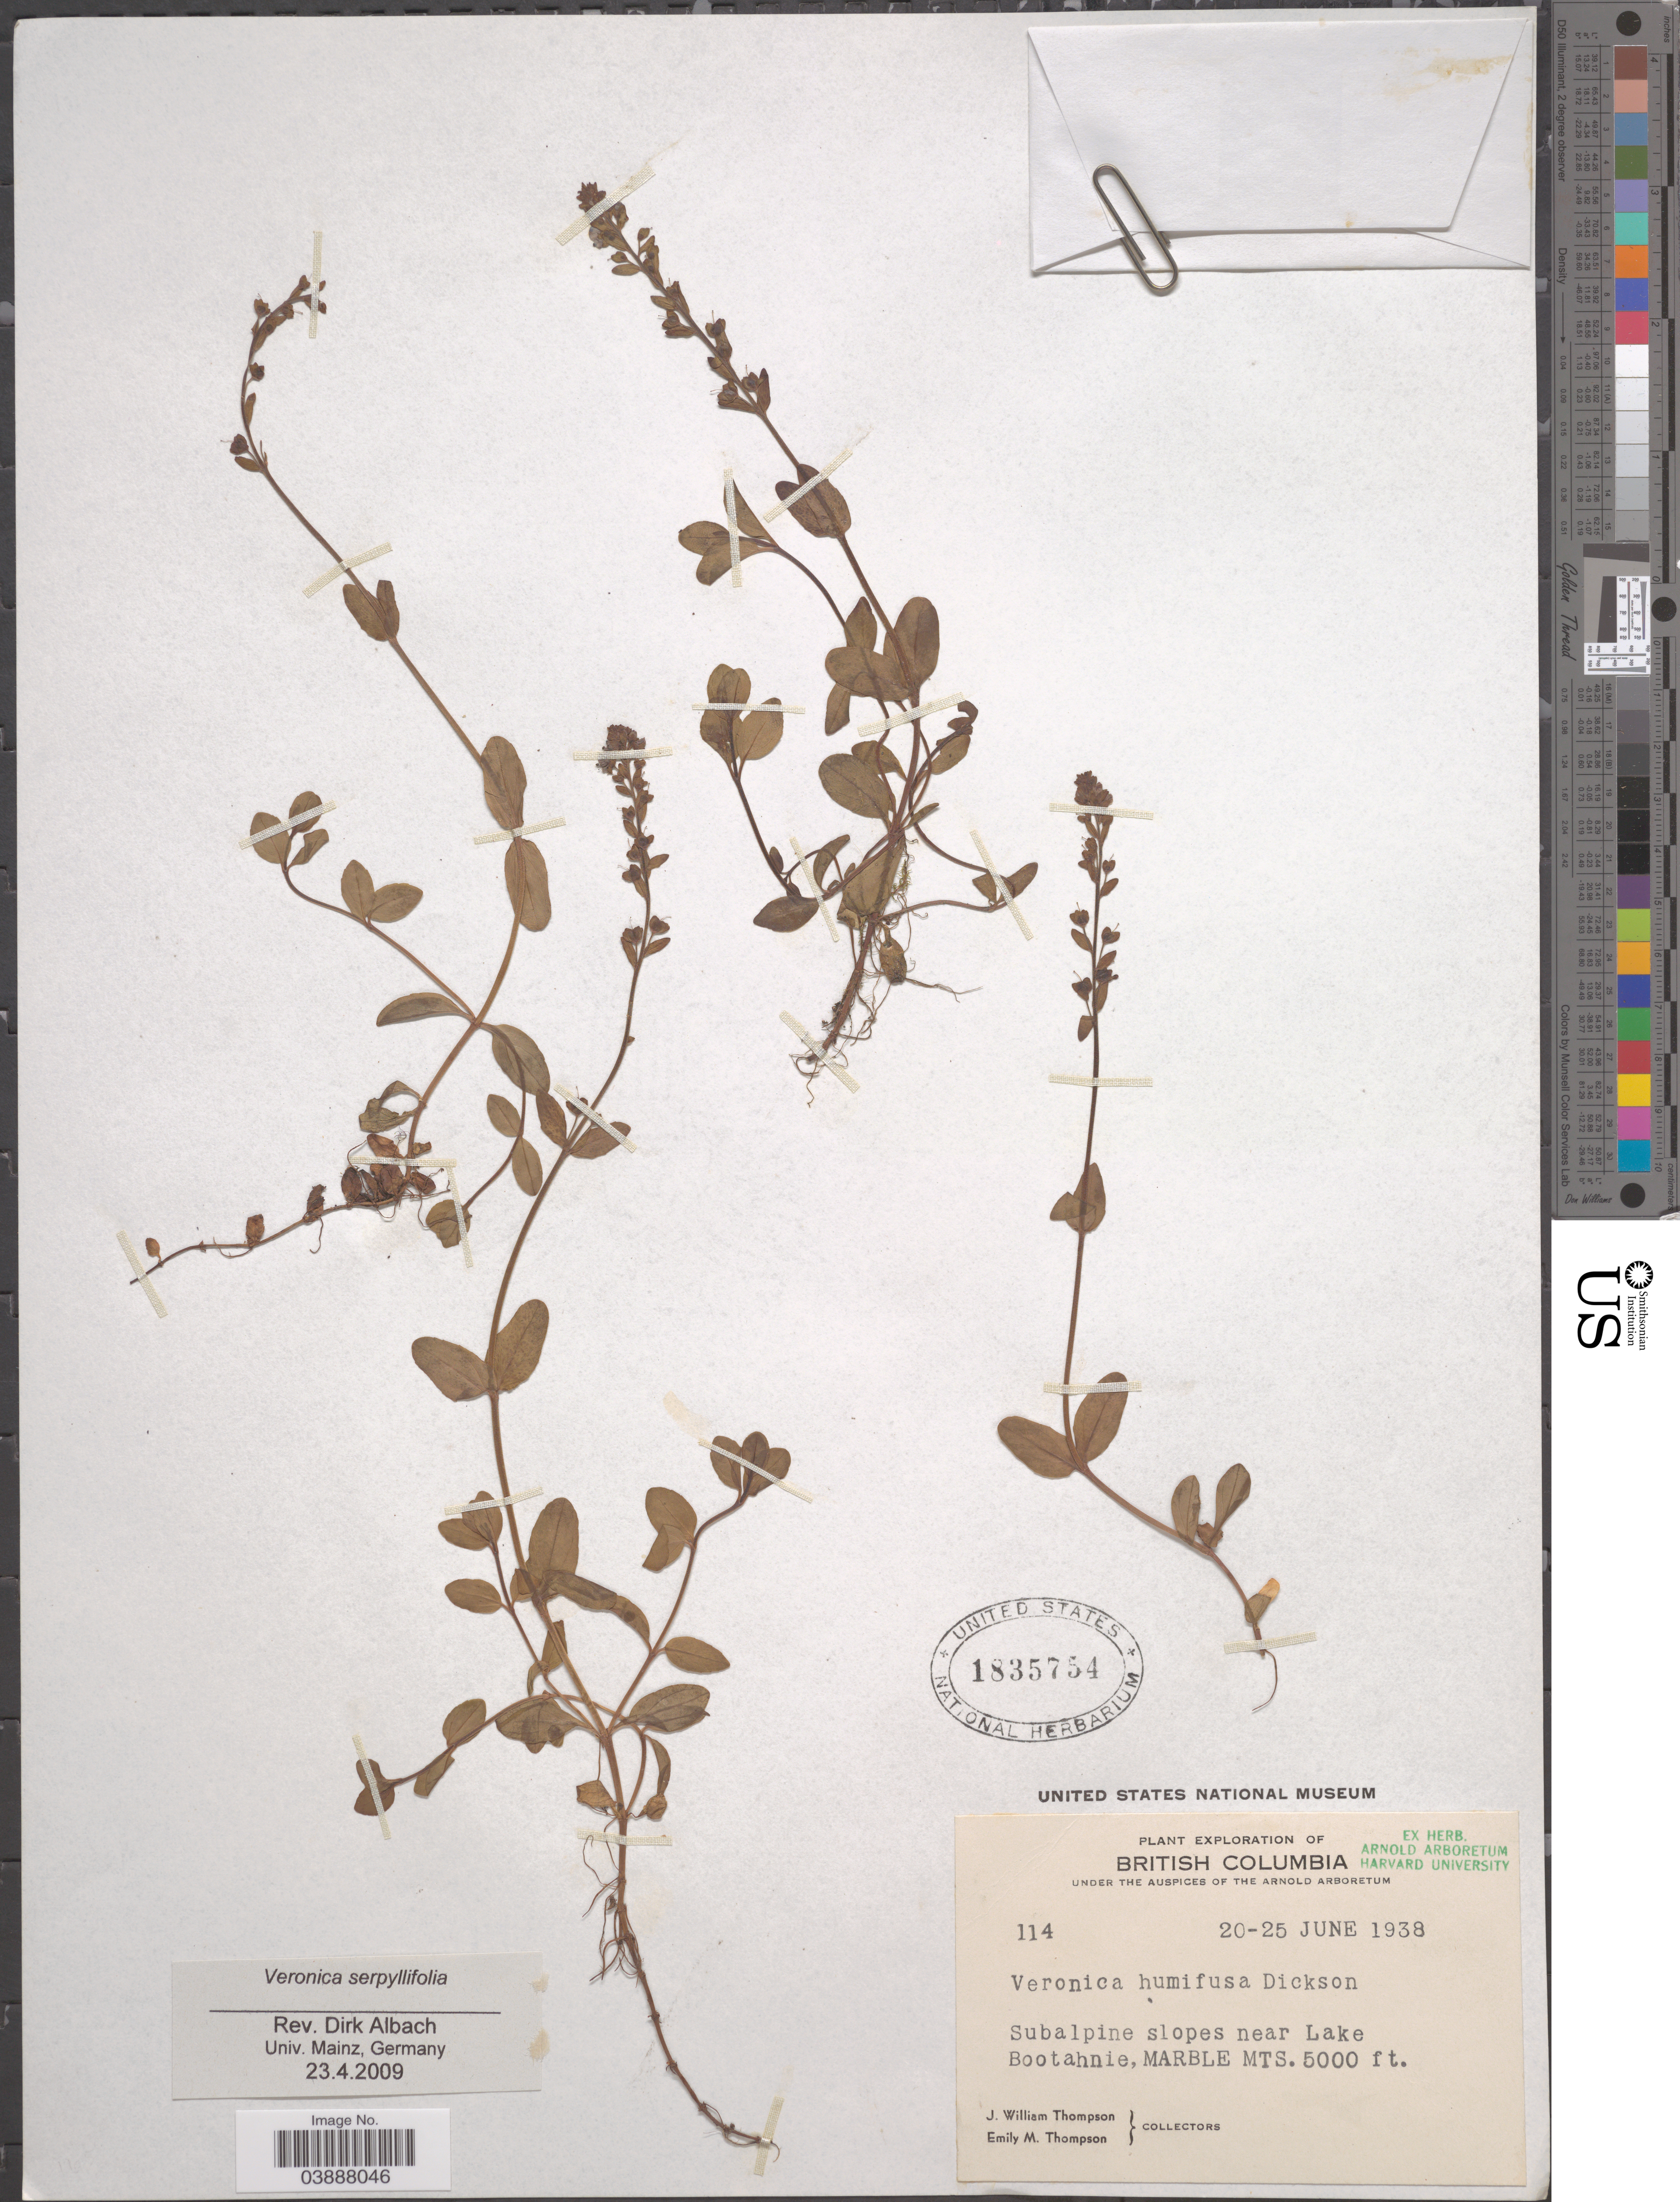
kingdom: Plantae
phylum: Tracheophyta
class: Magnoliopsida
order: Lamiales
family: Plantaginaceae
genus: Veronica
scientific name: Veronica serpyllifolia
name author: L.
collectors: J. W. Thompson & E. M. Thompson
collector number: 114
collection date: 1938-06-20/1938-06-25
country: Canada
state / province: British Columbia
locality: Subalpine slopes near Lake Bootahnie, Marble Mts.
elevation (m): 1524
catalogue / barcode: US 1835754